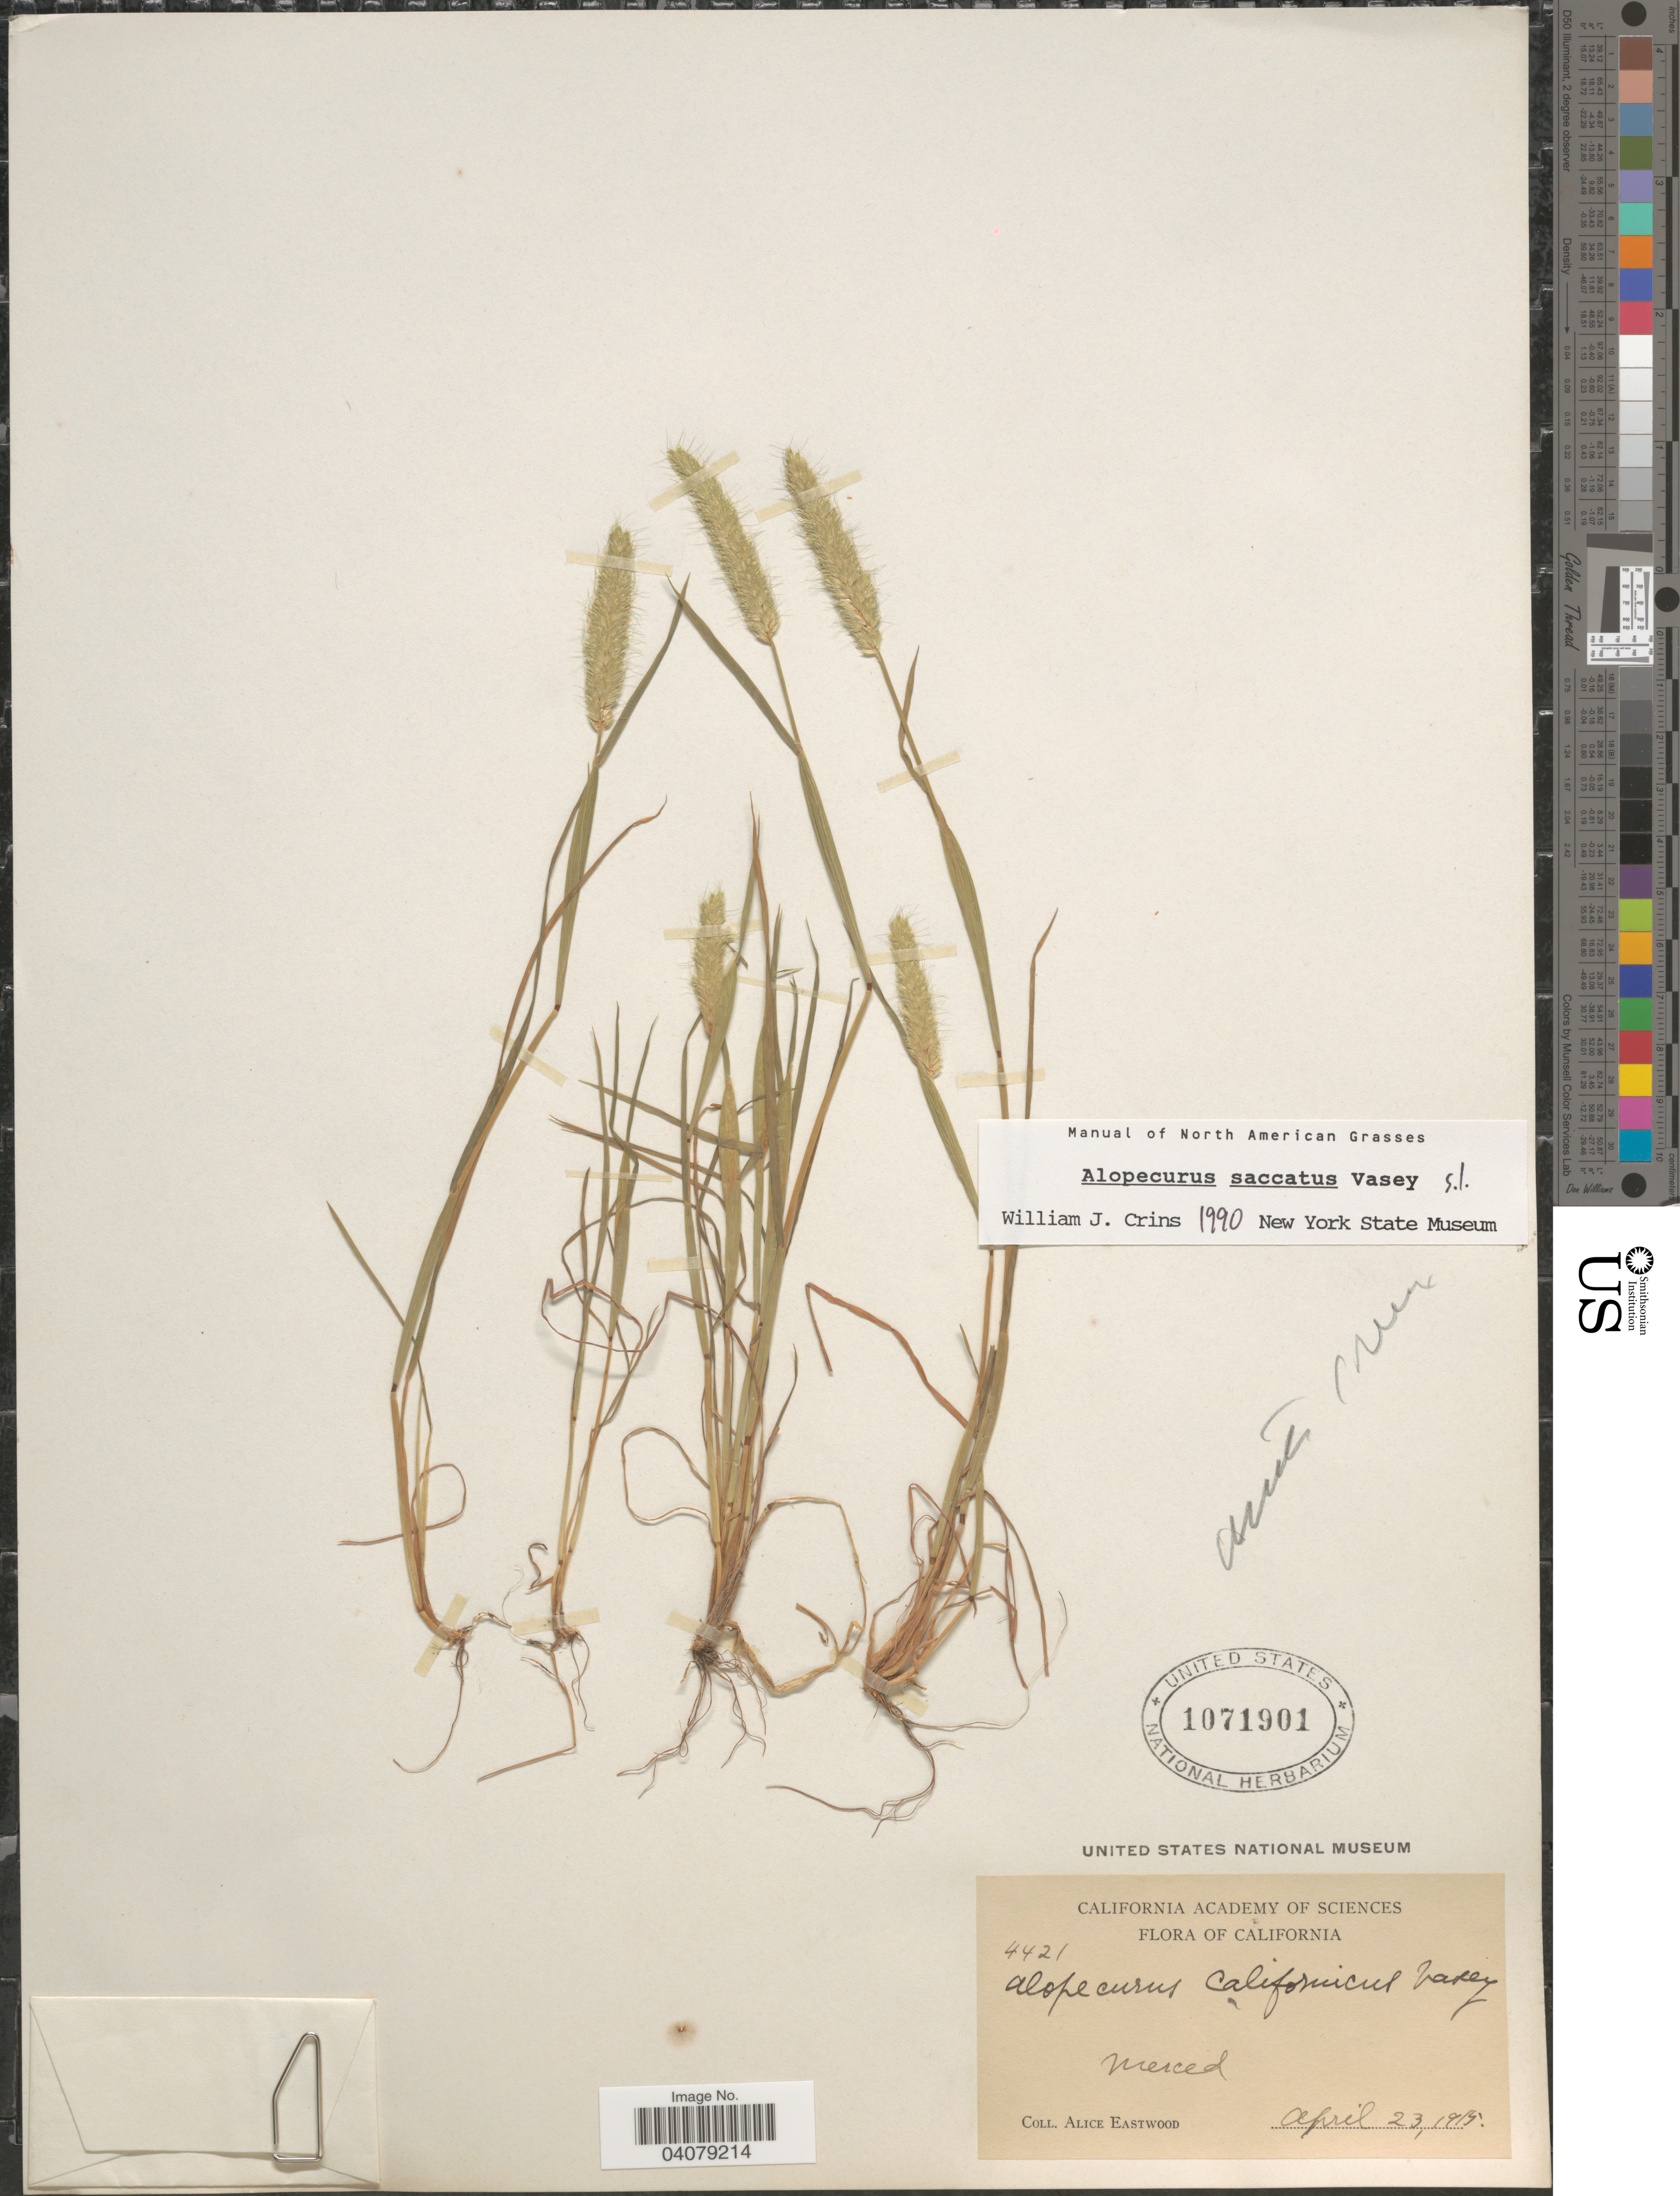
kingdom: Plantae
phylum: Tracheophyta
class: Liliopsida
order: Poales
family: Poaceae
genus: Alopecurus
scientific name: Alopecurus saccatus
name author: Vasey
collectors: A. Eastwood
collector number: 4421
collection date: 1915-04-23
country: United States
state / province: California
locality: Merced.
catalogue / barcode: US 1071901